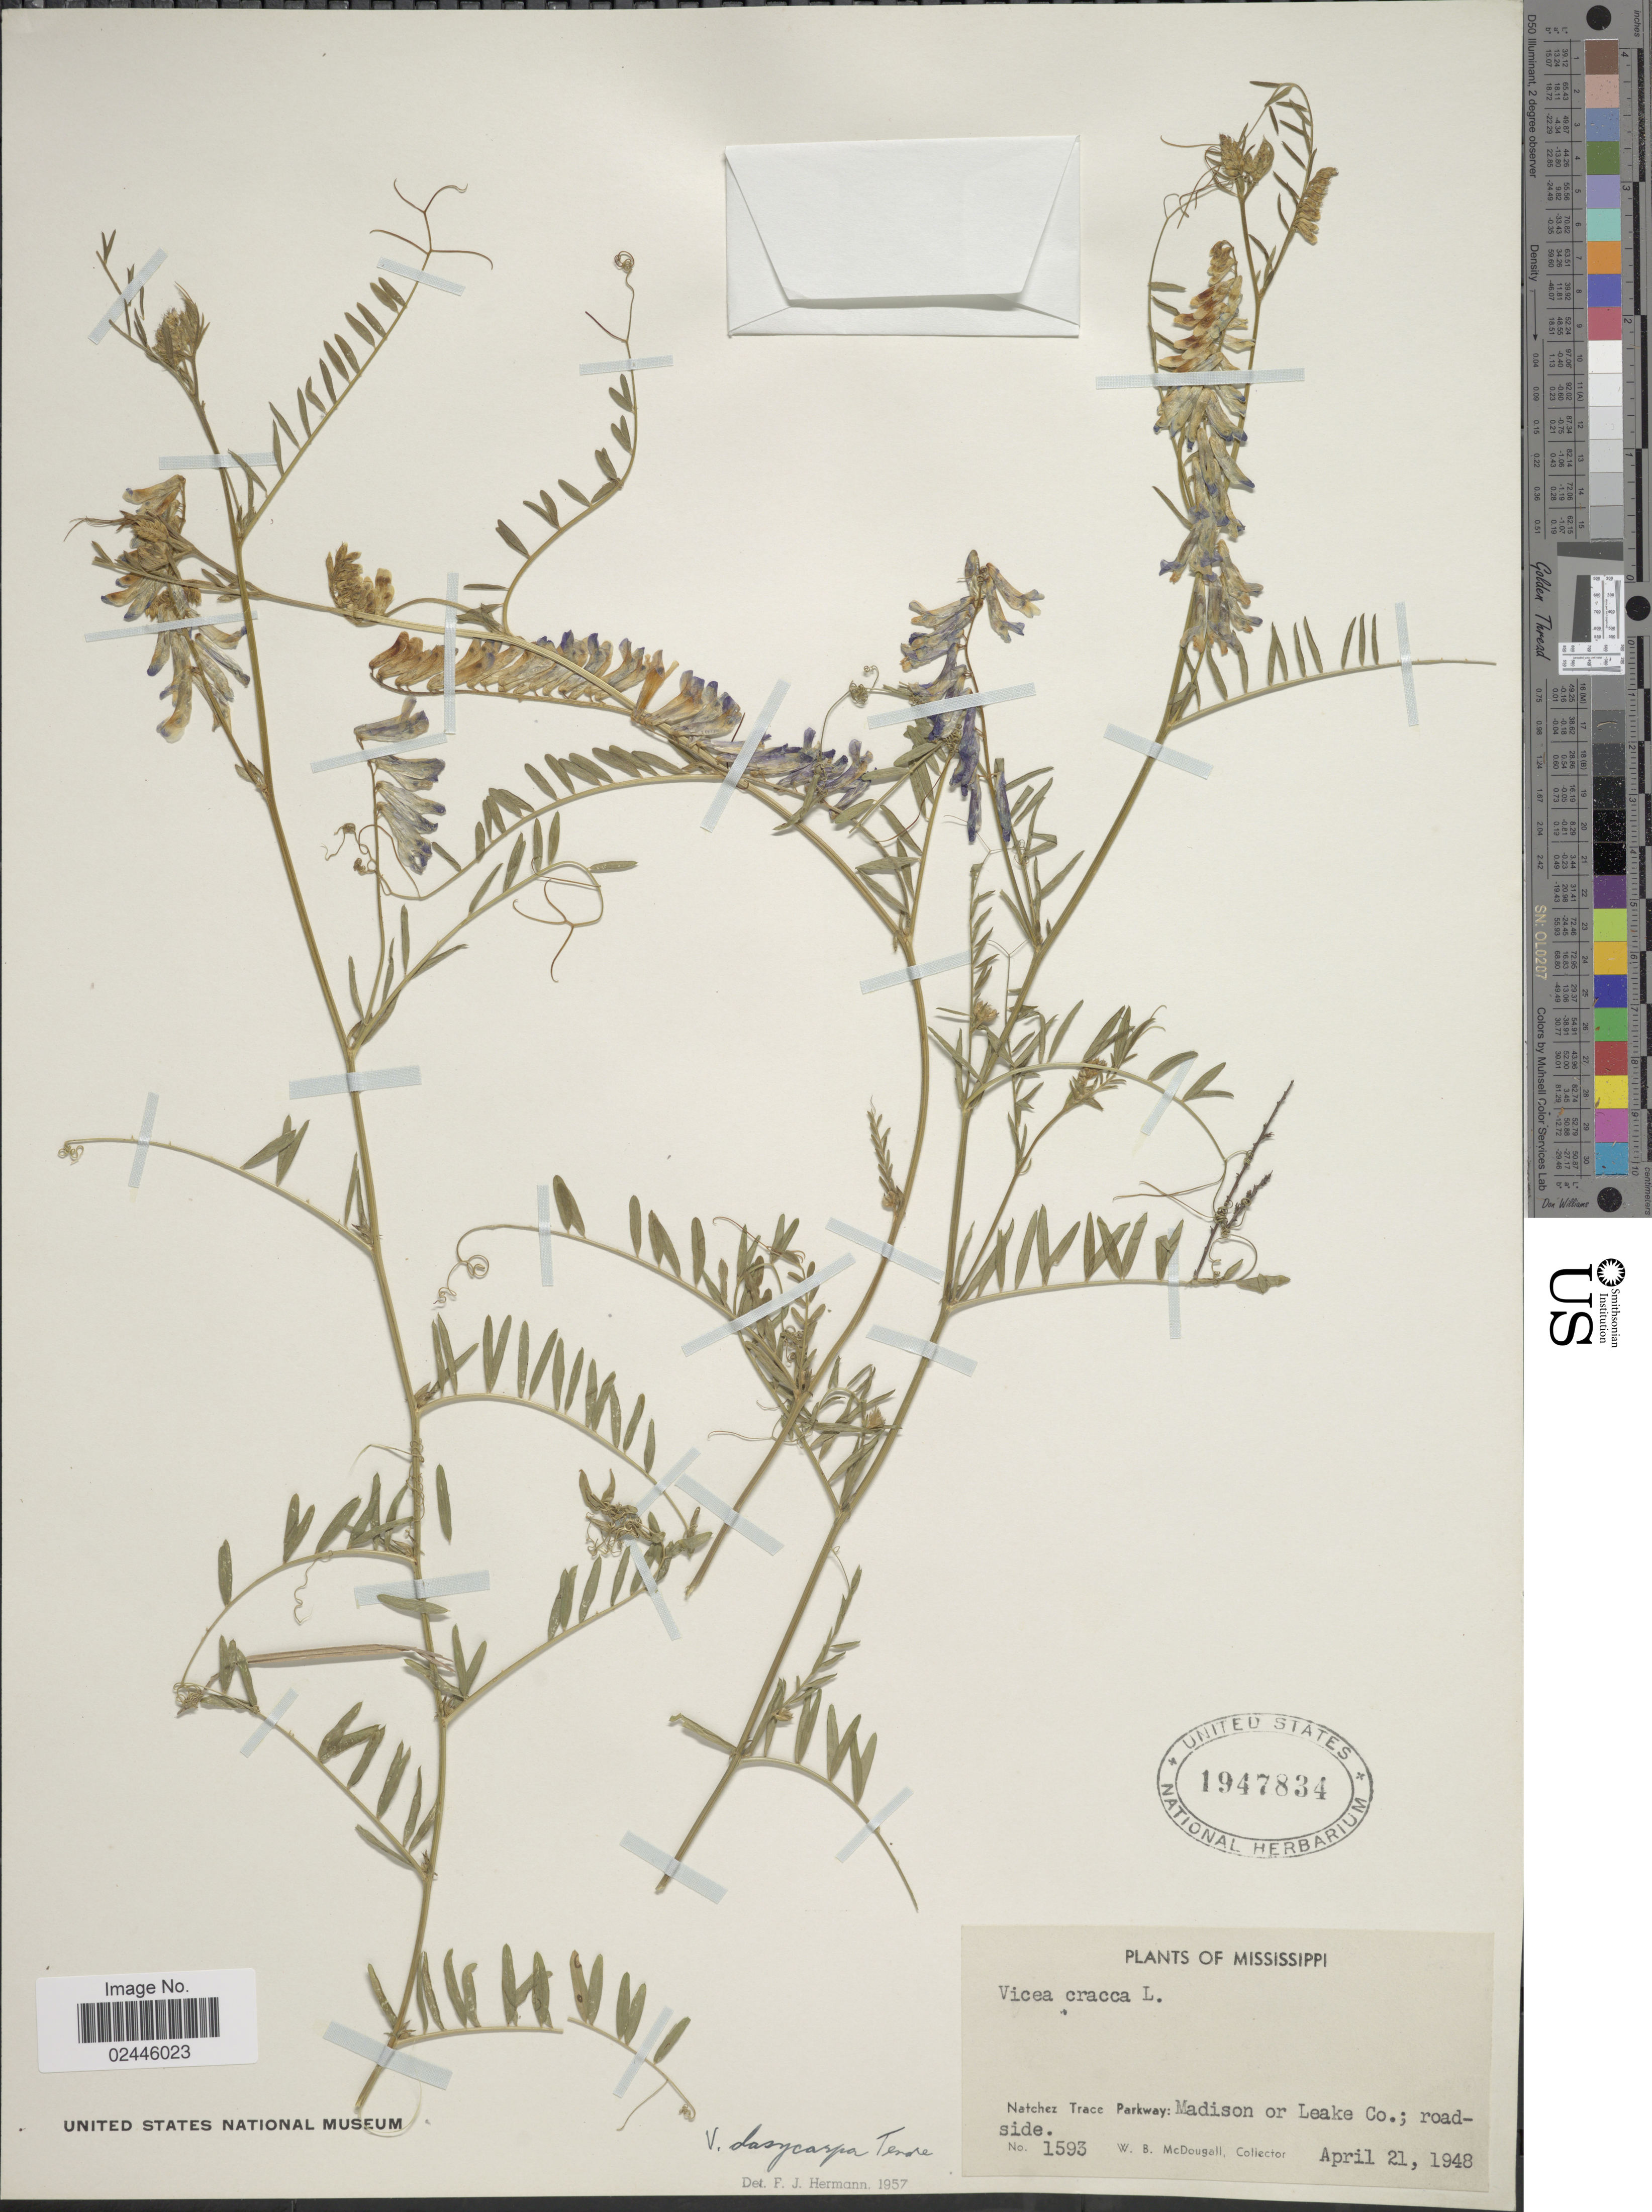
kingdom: Plantae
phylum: Tracheophyta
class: Magnoliopsida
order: Fabales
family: Fabaceae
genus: Vicia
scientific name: Vicia dasycarpa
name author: Ten.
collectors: W. B. McDougall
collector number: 1593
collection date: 1948-04-21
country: United States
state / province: Mississippi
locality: Natchez Trace Parkway: Madison or Leake Co.: roadside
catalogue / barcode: US 1947834